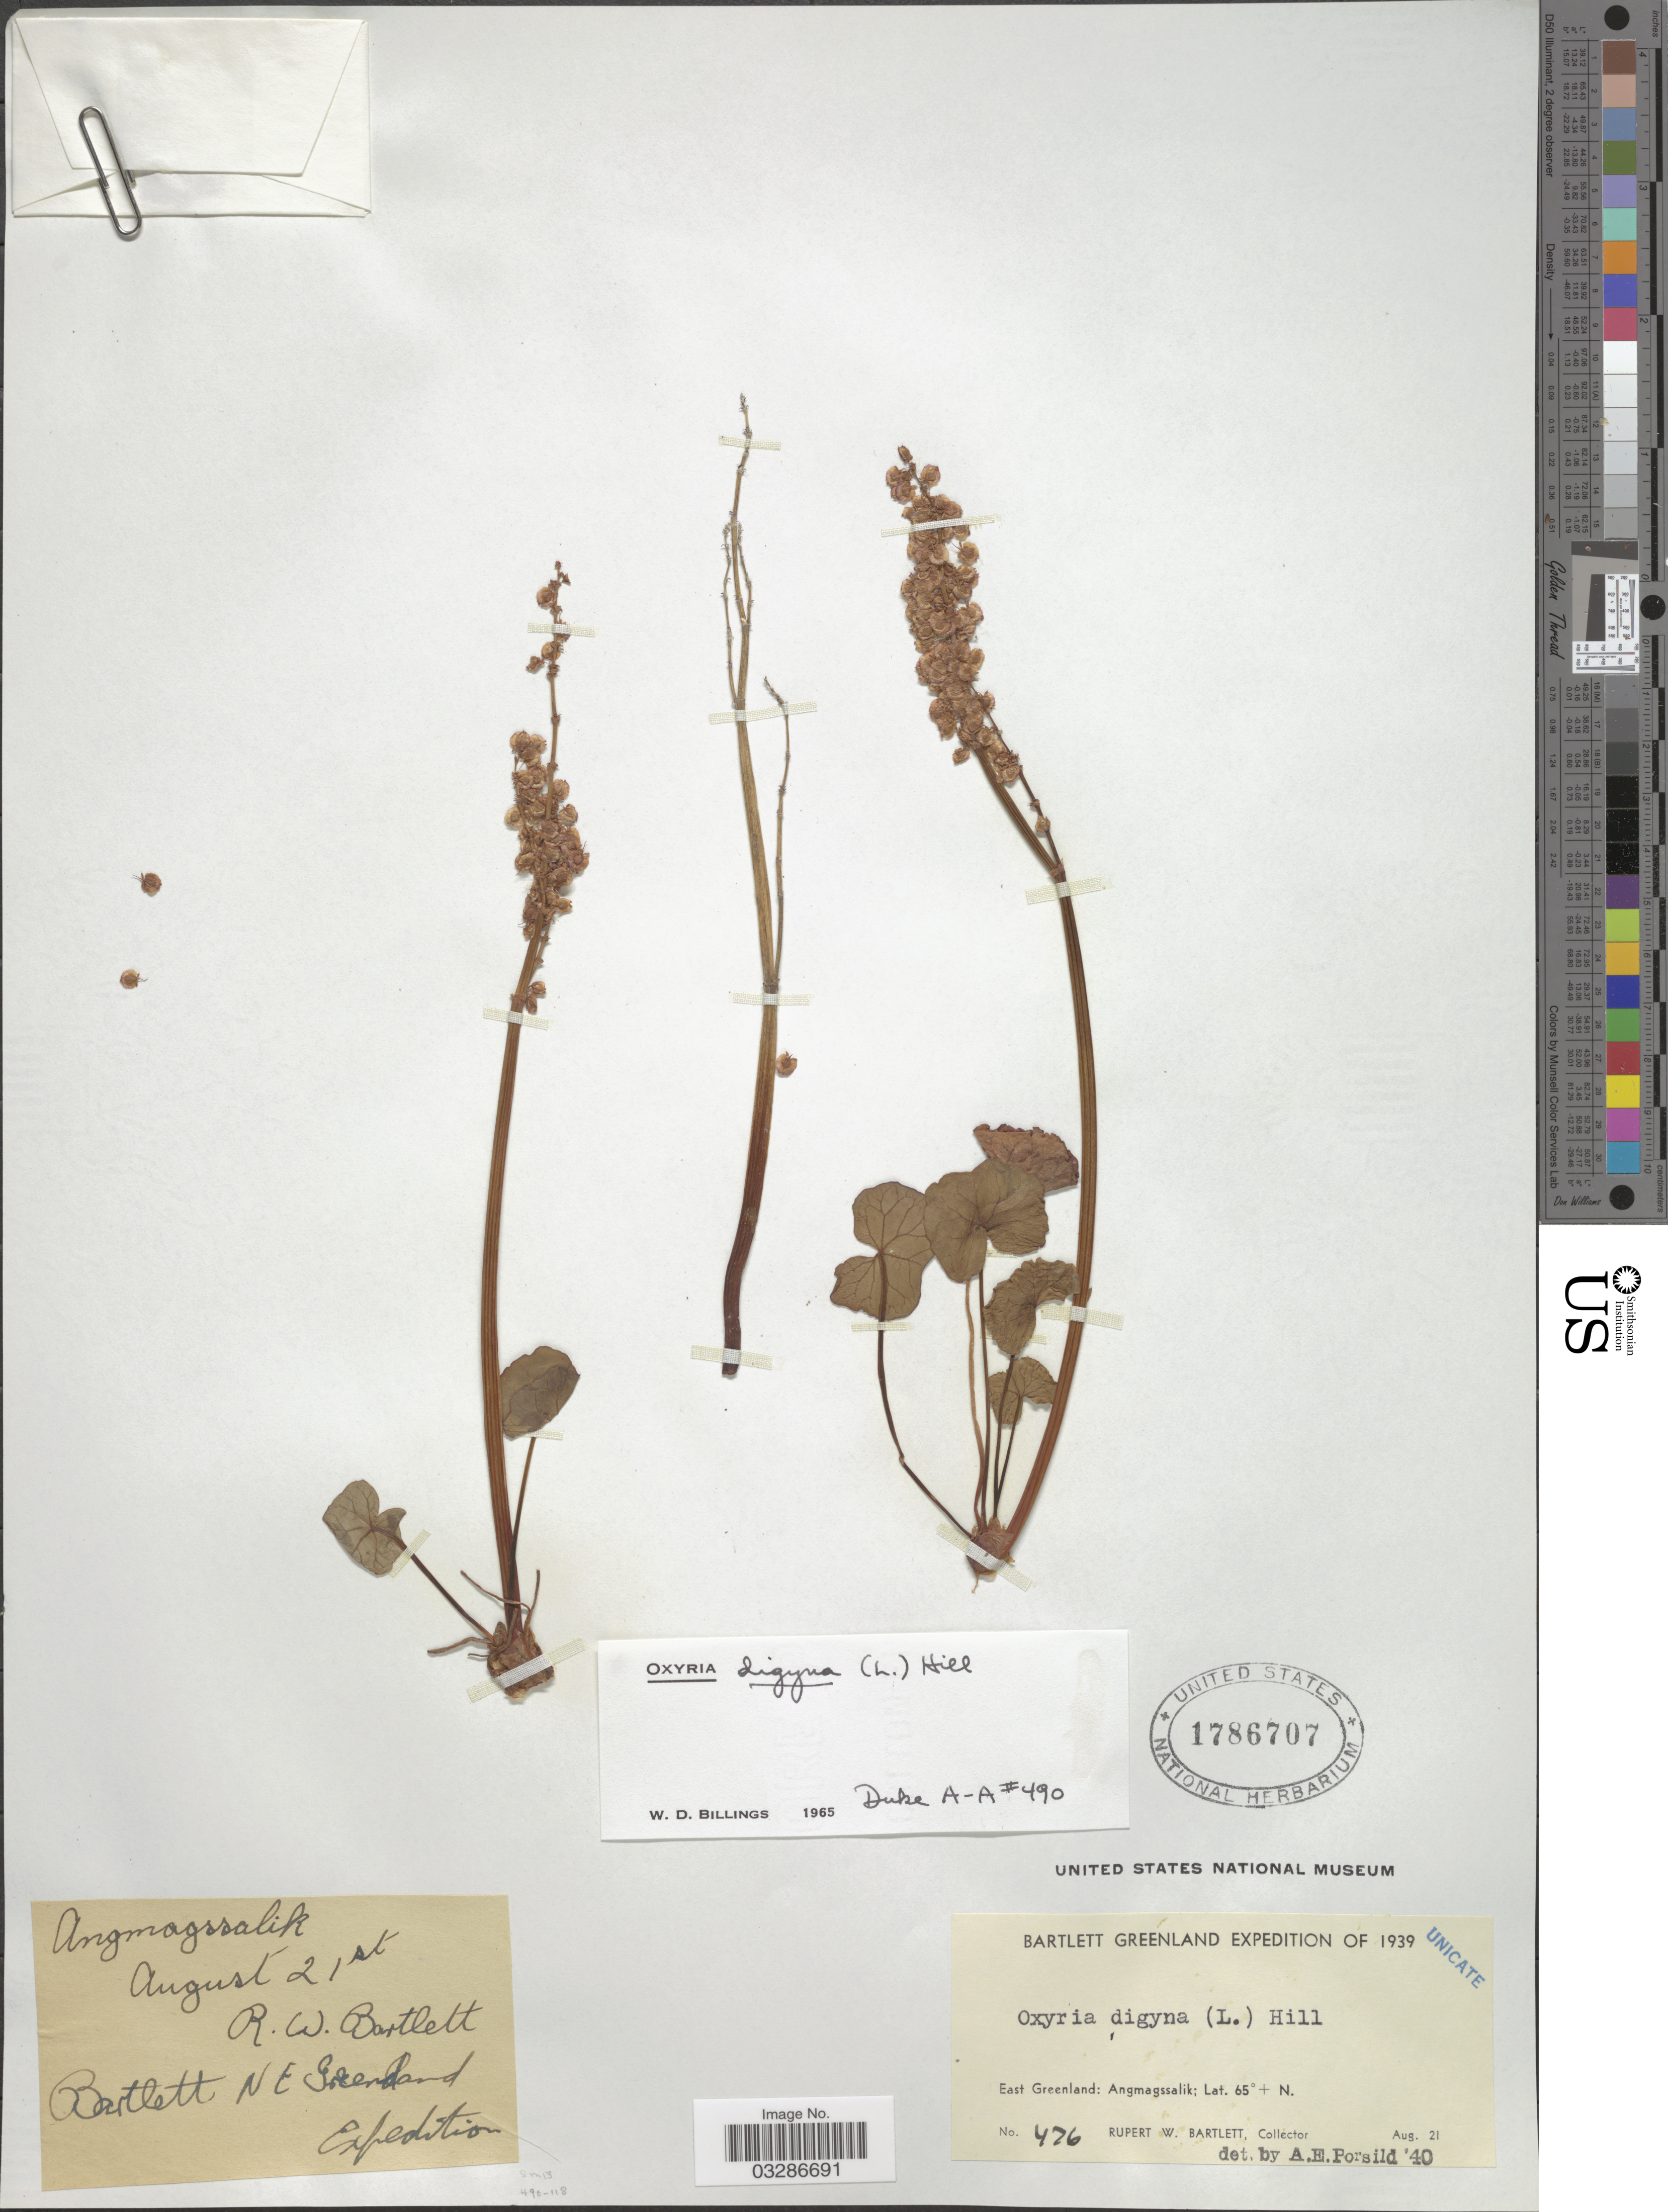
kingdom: Plantae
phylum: Tracheophyta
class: Magnoliopsida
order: Caryophyllales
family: Polygonaceae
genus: Oxyria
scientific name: Oxyria digyna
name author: (L.) Hill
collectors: R. W. Bartlett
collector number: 476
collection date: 1939-08-21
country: Greenland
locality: N.E. Greenland. East Greenland: Angmagssalik.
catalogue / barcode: US 1786707